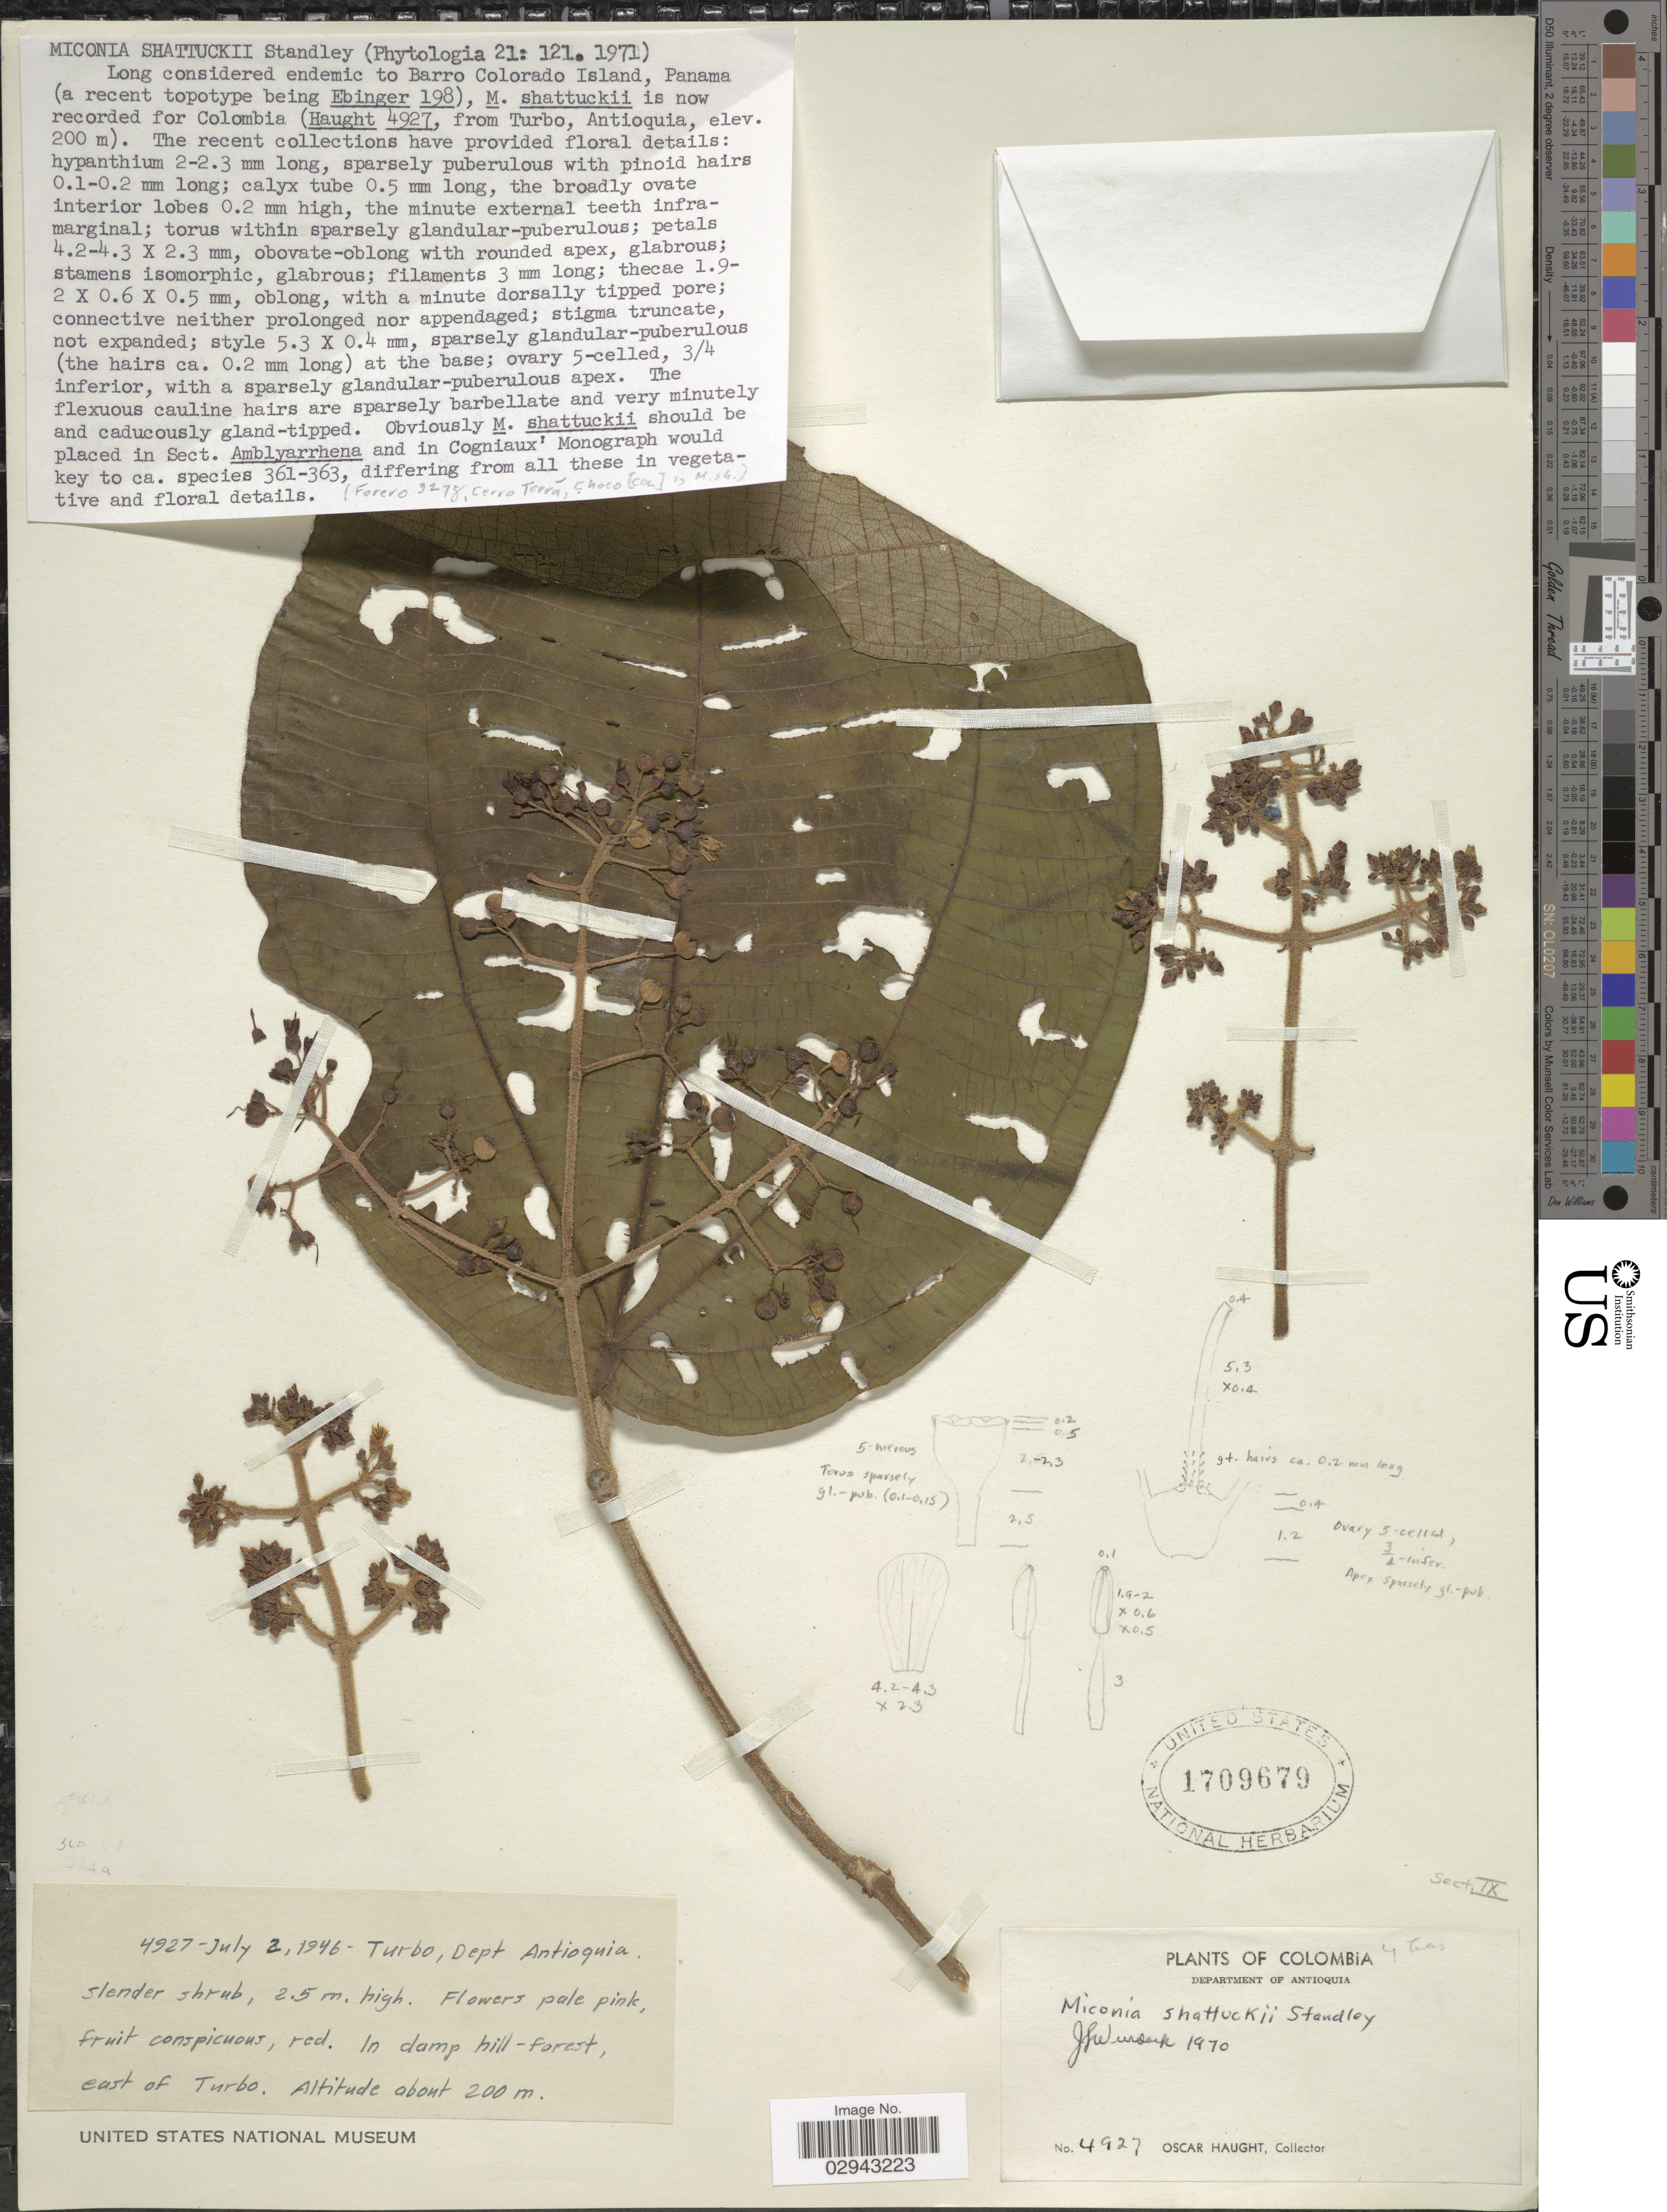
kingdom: Plantae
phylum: Tracheophyta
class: Magnoliopsida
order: Myrtales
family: Melastomataceae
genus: Miconia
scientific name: Miconia shattuckii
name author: Standl.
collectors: O. L. Haught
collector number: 4927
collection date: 1946-07-02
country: Colombia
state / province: Antioquia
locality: Department of Antioquia. Turbo, Dept. Antioquia. In damp hill-forest, east of Turbo.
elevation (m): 200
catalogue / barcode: US 1709679